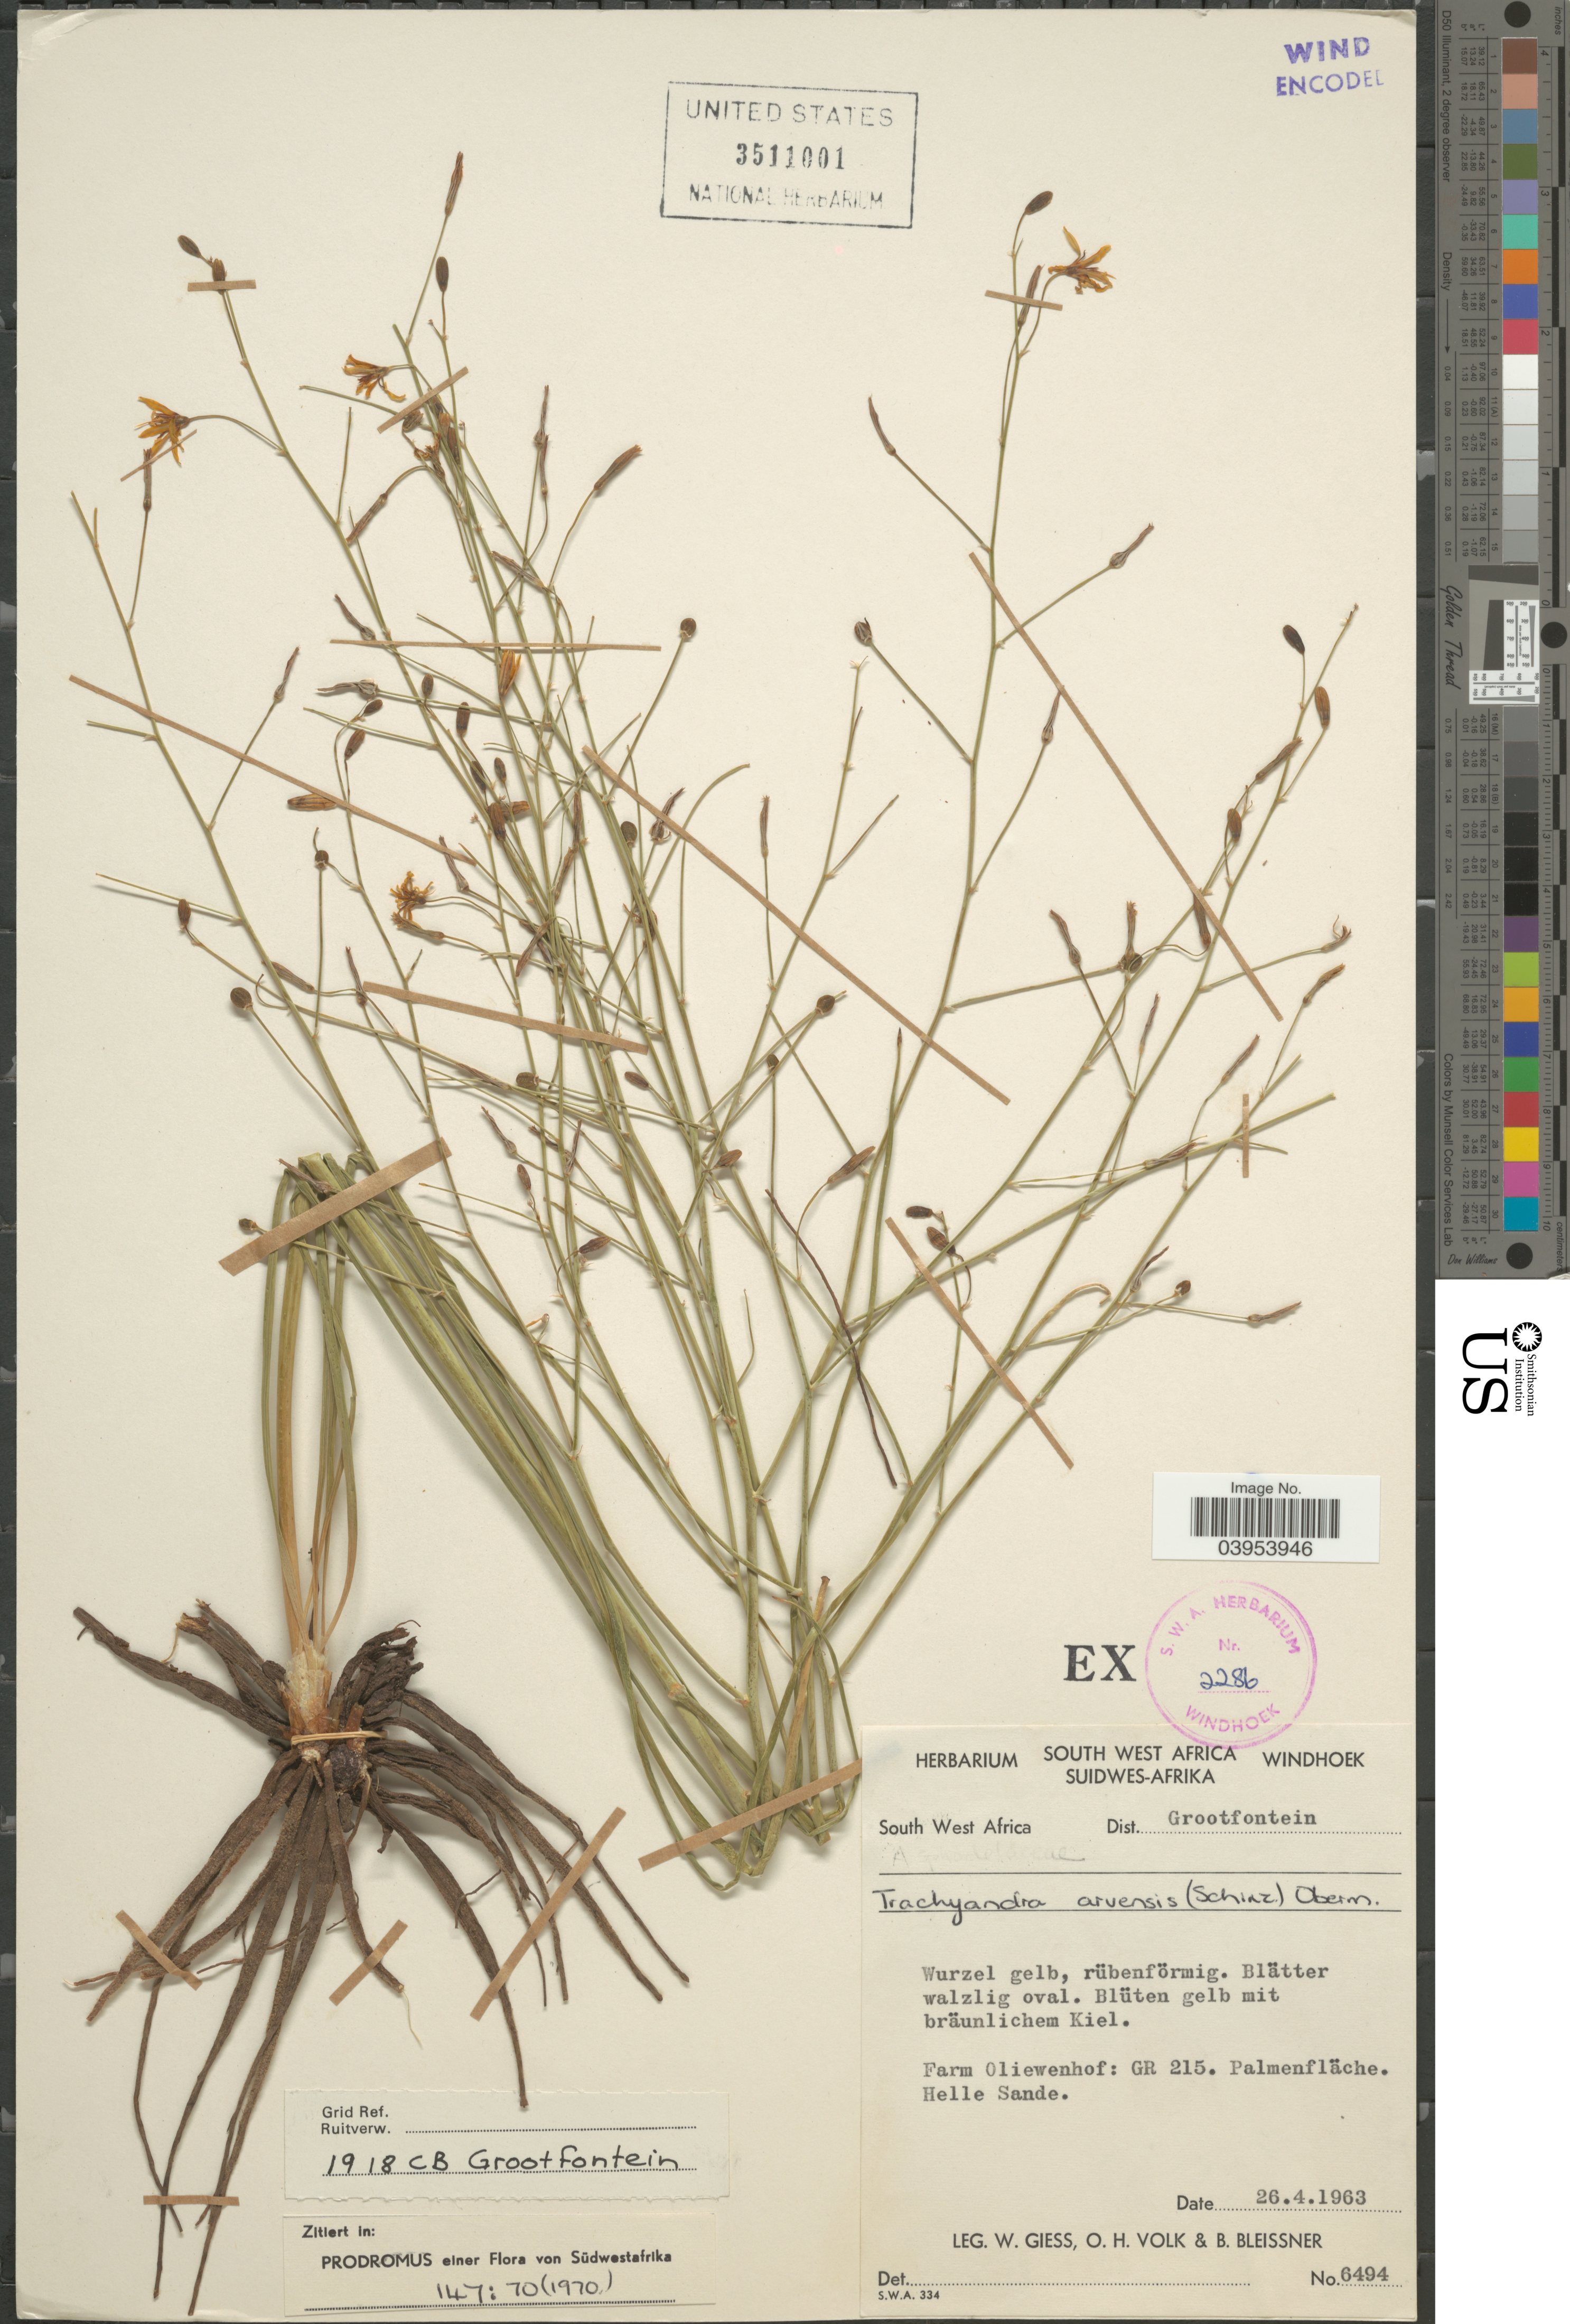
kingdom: Plantae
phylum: Tracheophyta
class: Liliopsida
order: Asparagales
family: Asphodelaceae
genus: Trachyandra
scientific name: Trachyandra arvensis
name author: (Schinz) Oberm.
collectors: W. Giess, O. Volk & B. Bleissner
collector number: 6494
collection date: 1963-04-26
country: Namibia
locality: Grif Ref. Ruitverw. 1918 CB Grootfontein. [unsure placement] South West Africa. Dist. Grootfontein. Farm Oliewenhof: GR 215. Palmenfläche. Helle Sande.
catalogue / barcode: US 3511001